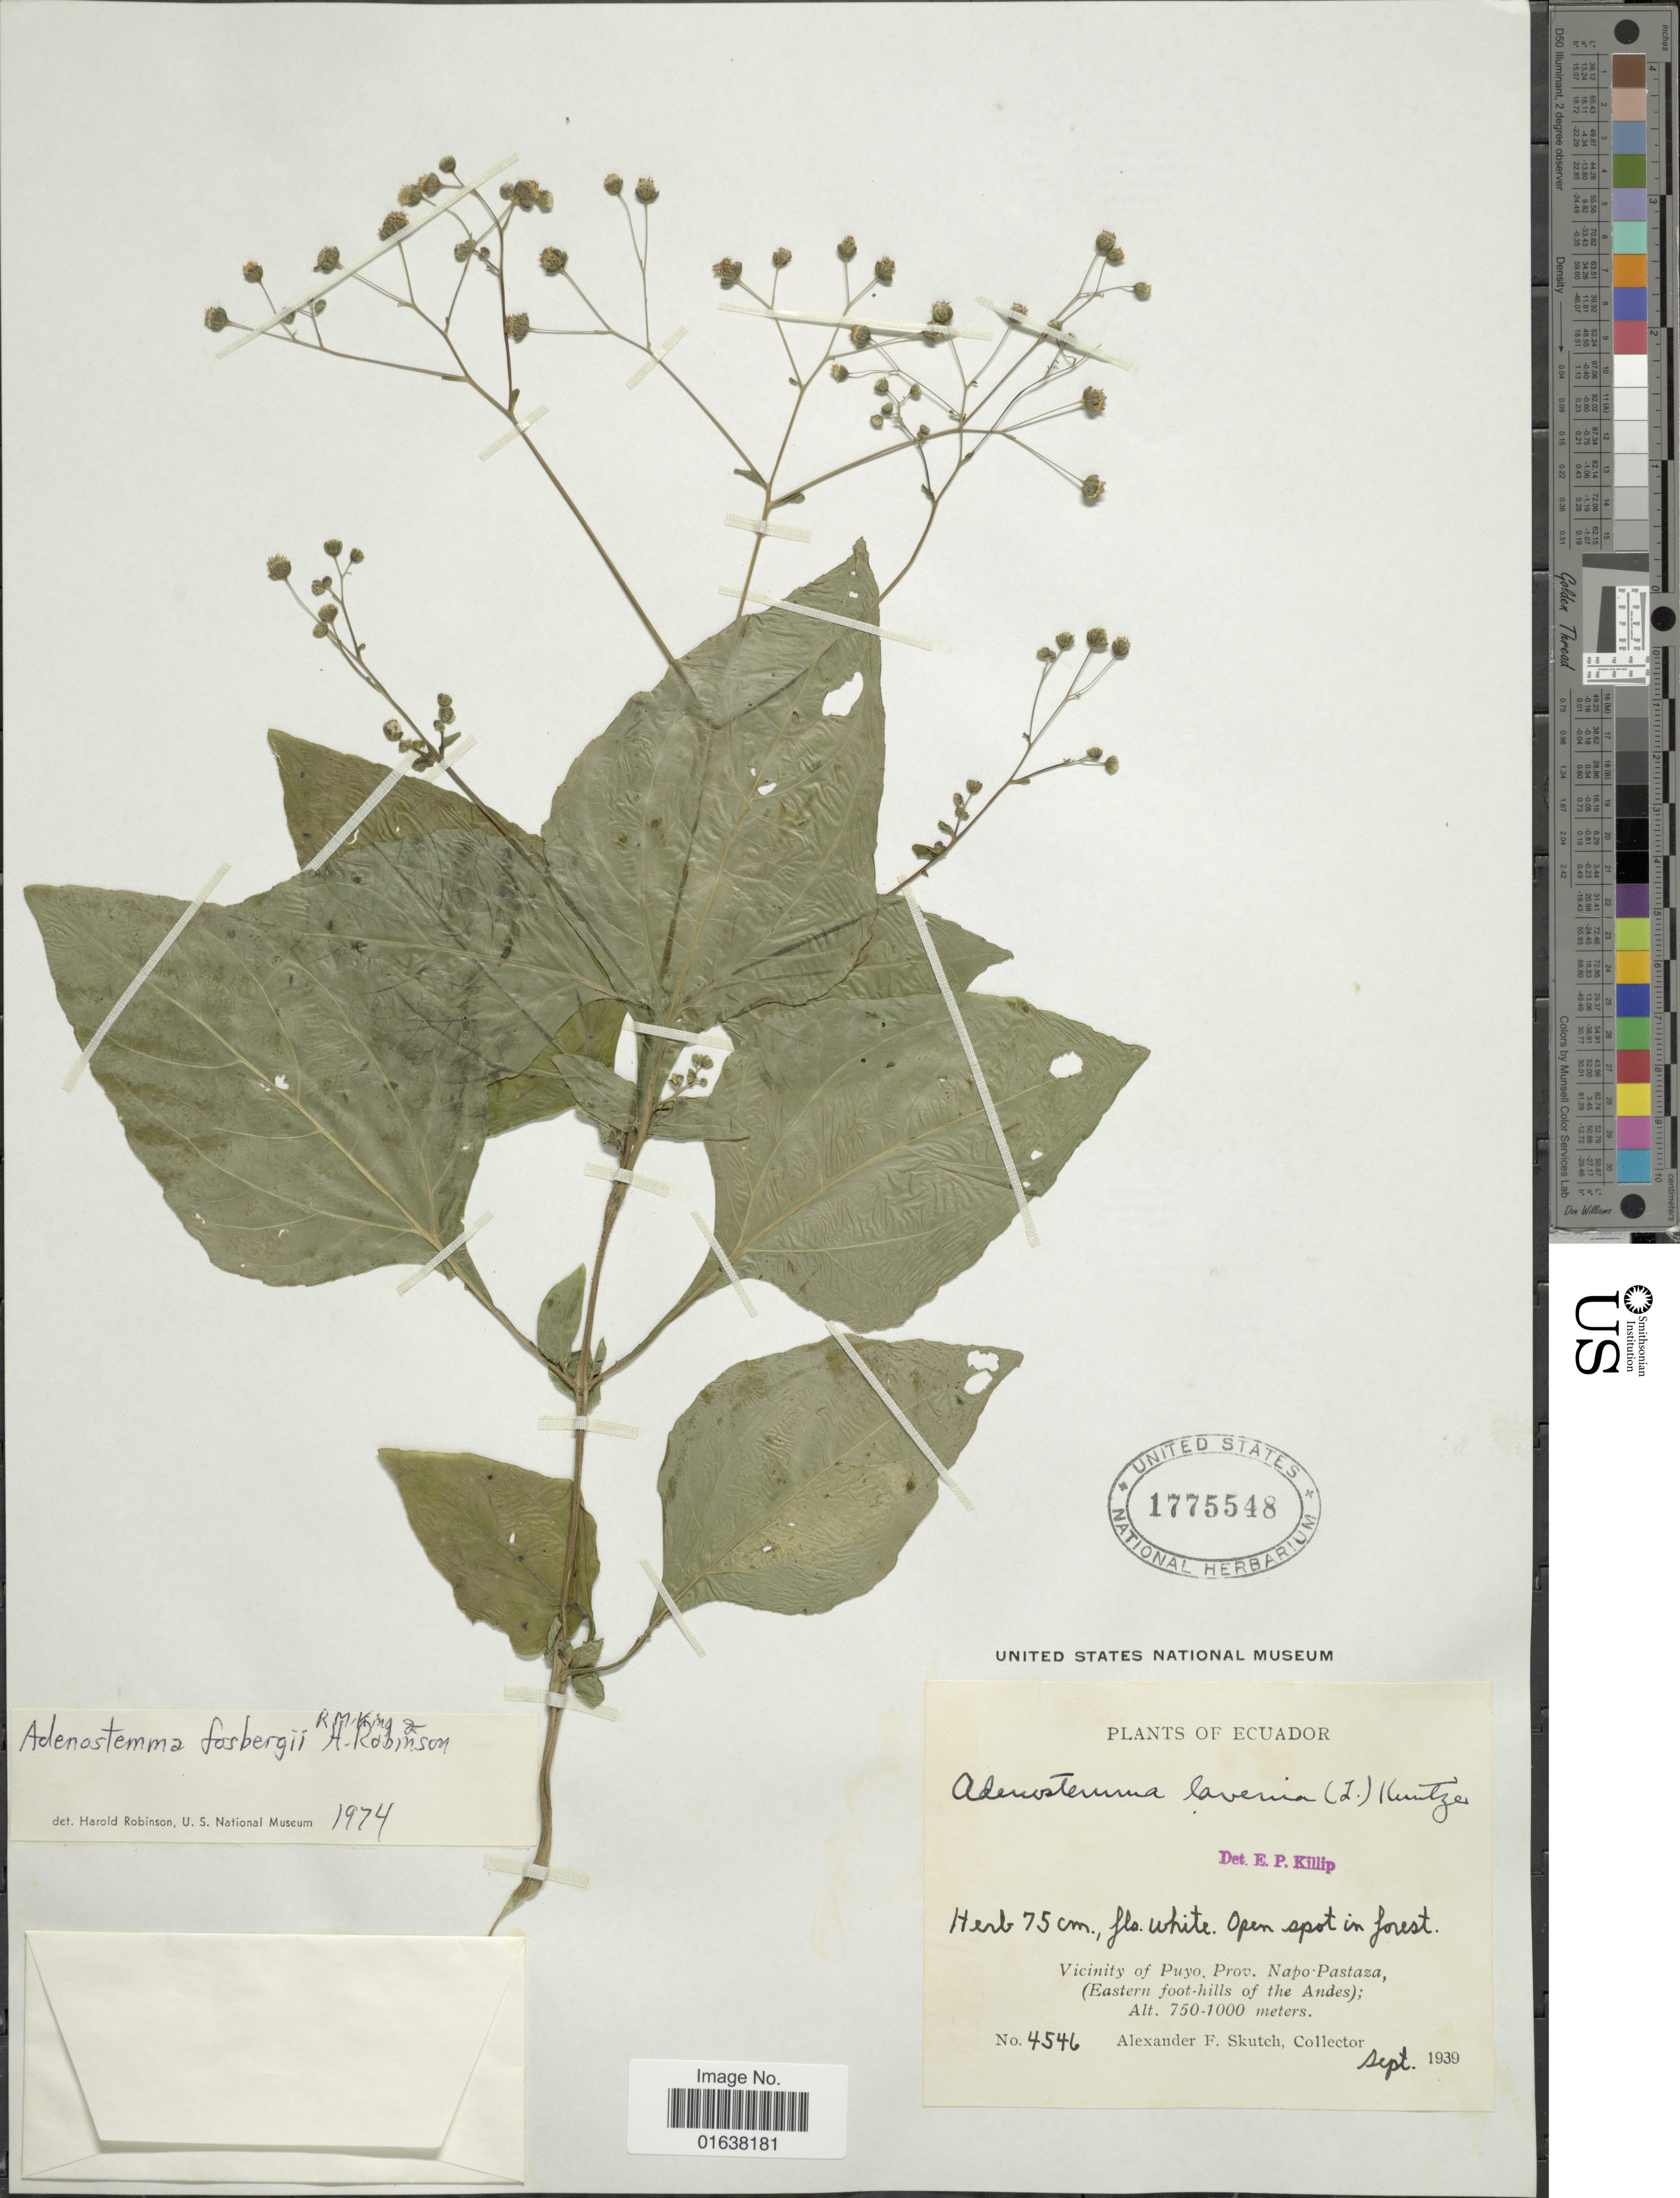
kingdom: Plantae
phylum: Tracheophyta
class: Magnoliopsida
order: Asterales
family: Asteraceae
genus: Adenostemma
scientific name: Adenostemma fosbergii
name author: R.M. King & H. Rob.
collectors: A. F. Skutch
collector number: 4546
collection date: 1939-09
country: Ecuador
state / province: Pastaza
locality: Vicinity of Puyo. Prov. Napo-Pastaza (Eastern foot-hills of the Andes)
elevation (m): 750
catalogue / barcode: US 1775548